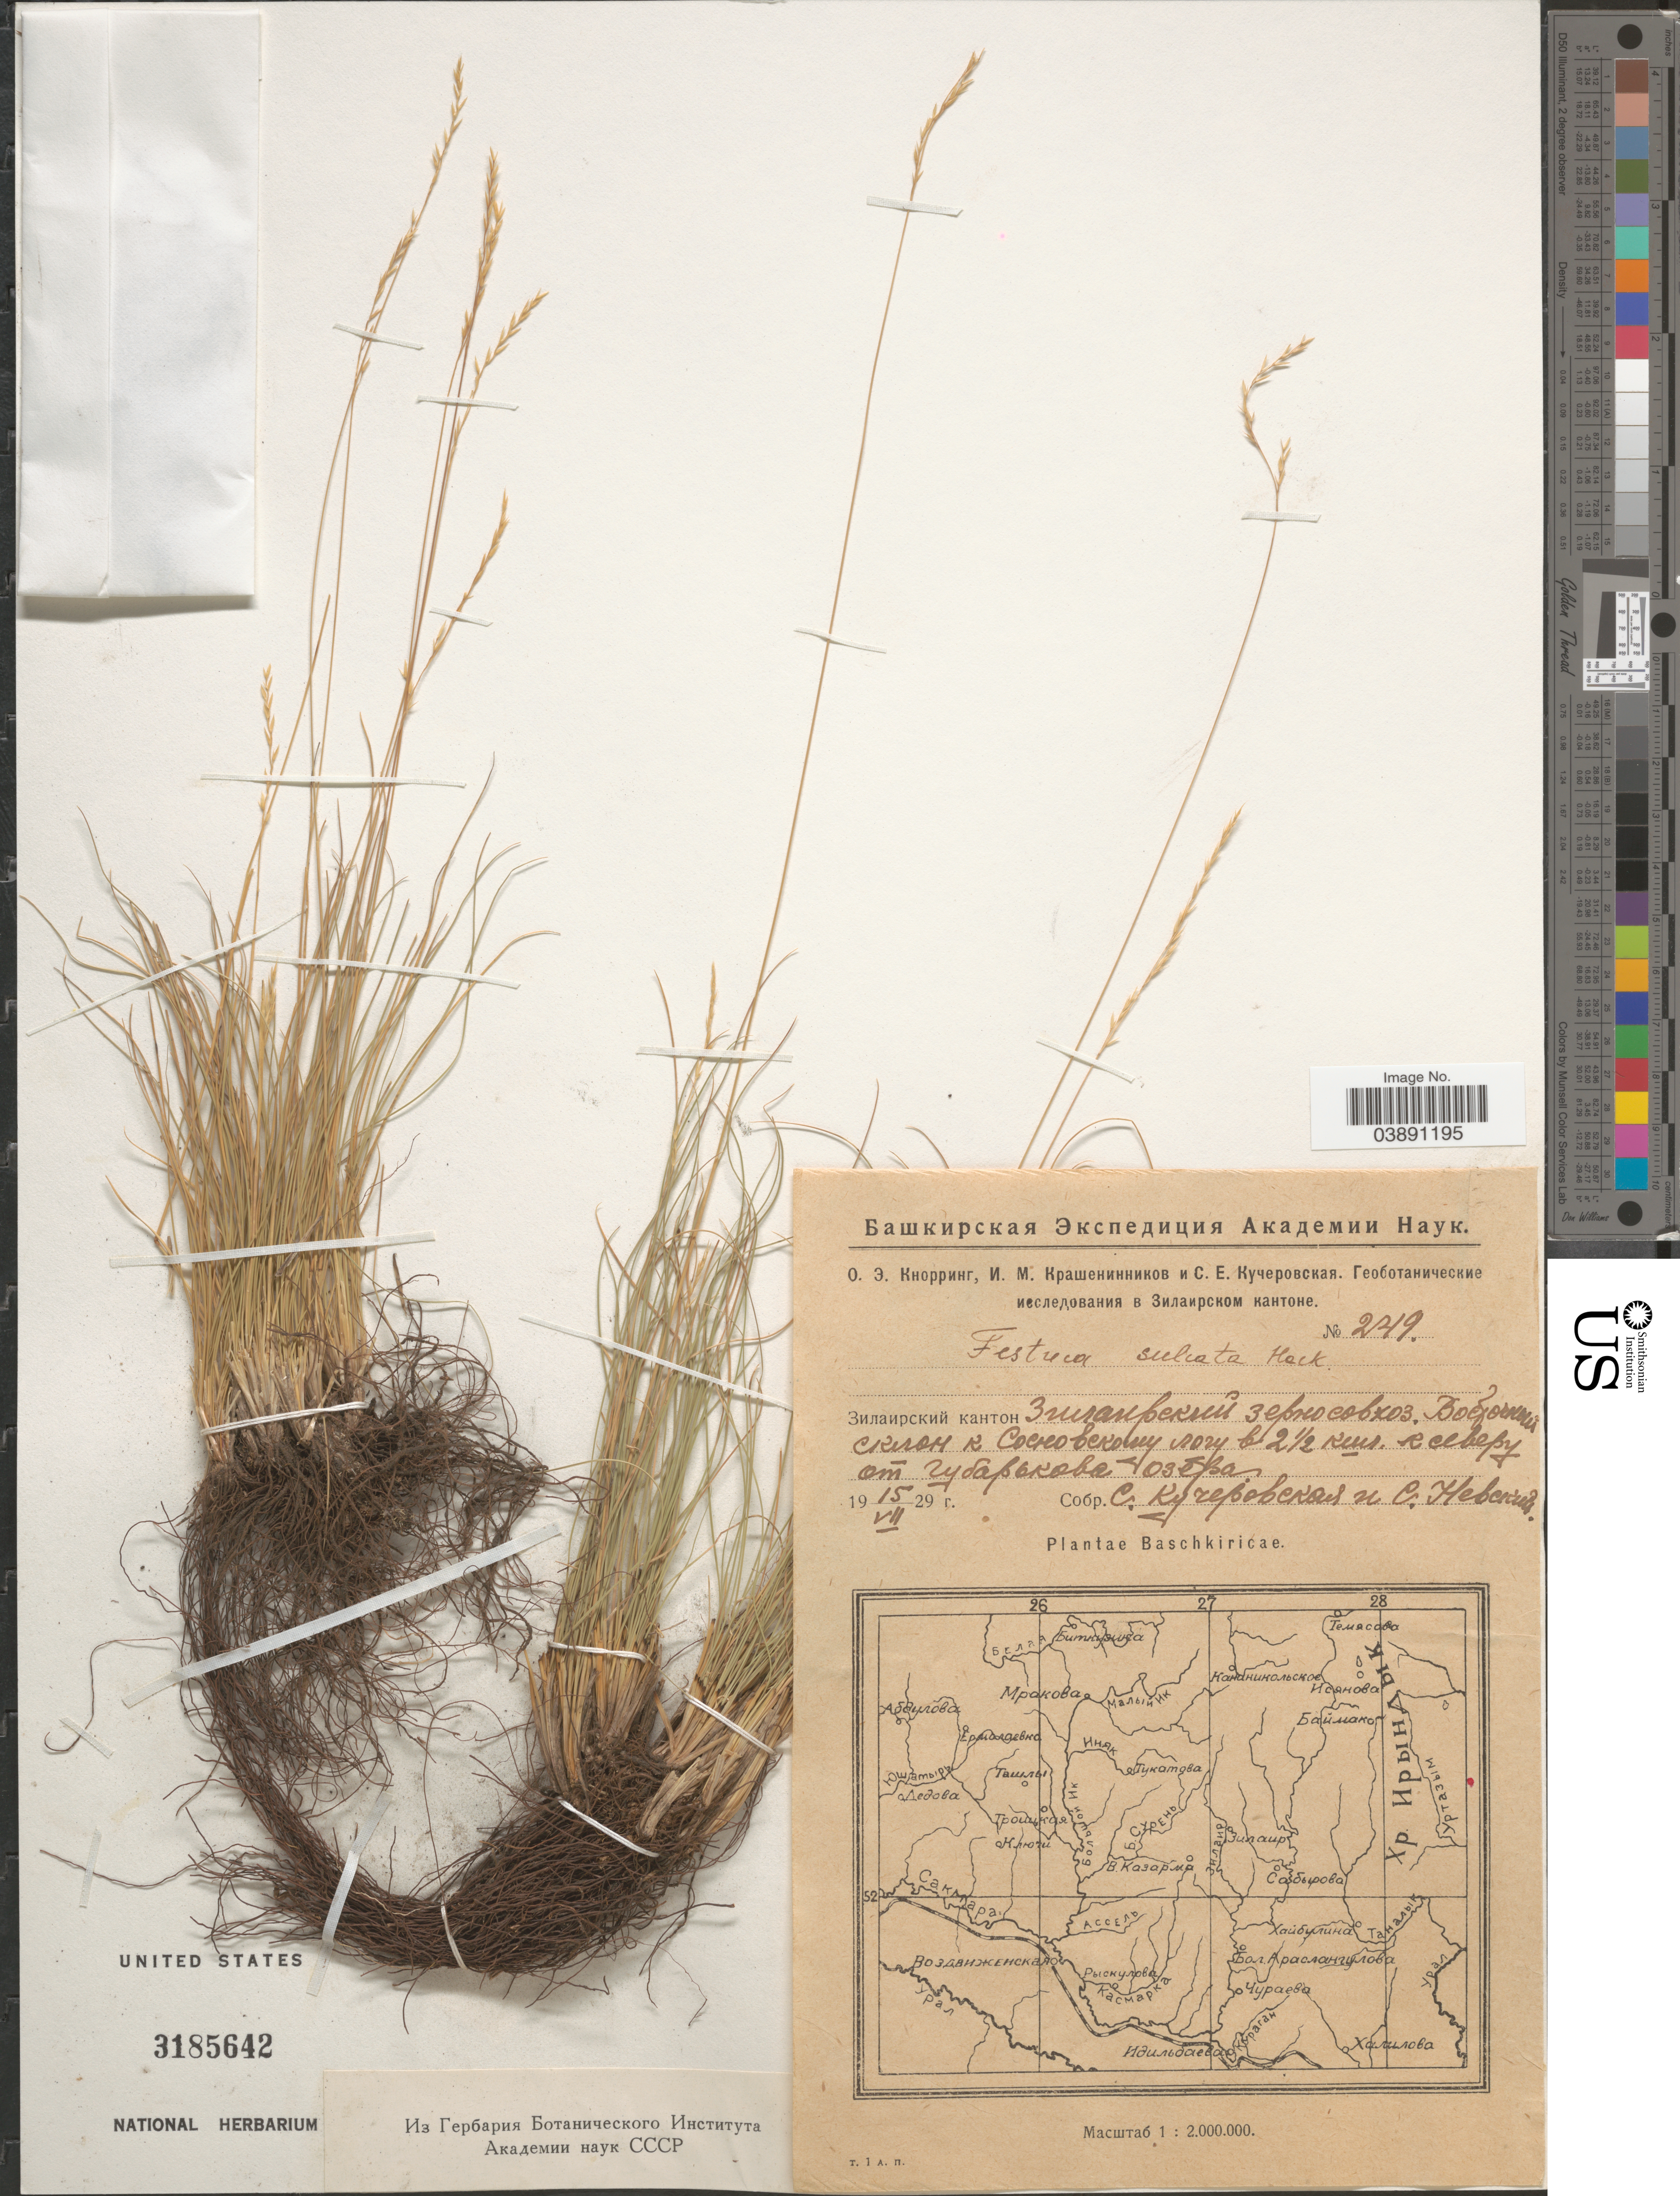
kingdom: Plantae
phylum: Tracheophyta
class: Liliopsida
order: Poales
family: Poaceae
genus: Festuca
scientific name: Festuca rupicola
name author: Heuff.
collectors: S. Kucherovskaya & S. Nevskiy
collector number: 249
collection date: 1929-07-15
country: Russian Federation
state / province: Bashkortostan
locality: District Zilairskiy, 2.5 km N of Lake Gubarkovo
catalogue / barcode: US 3185642